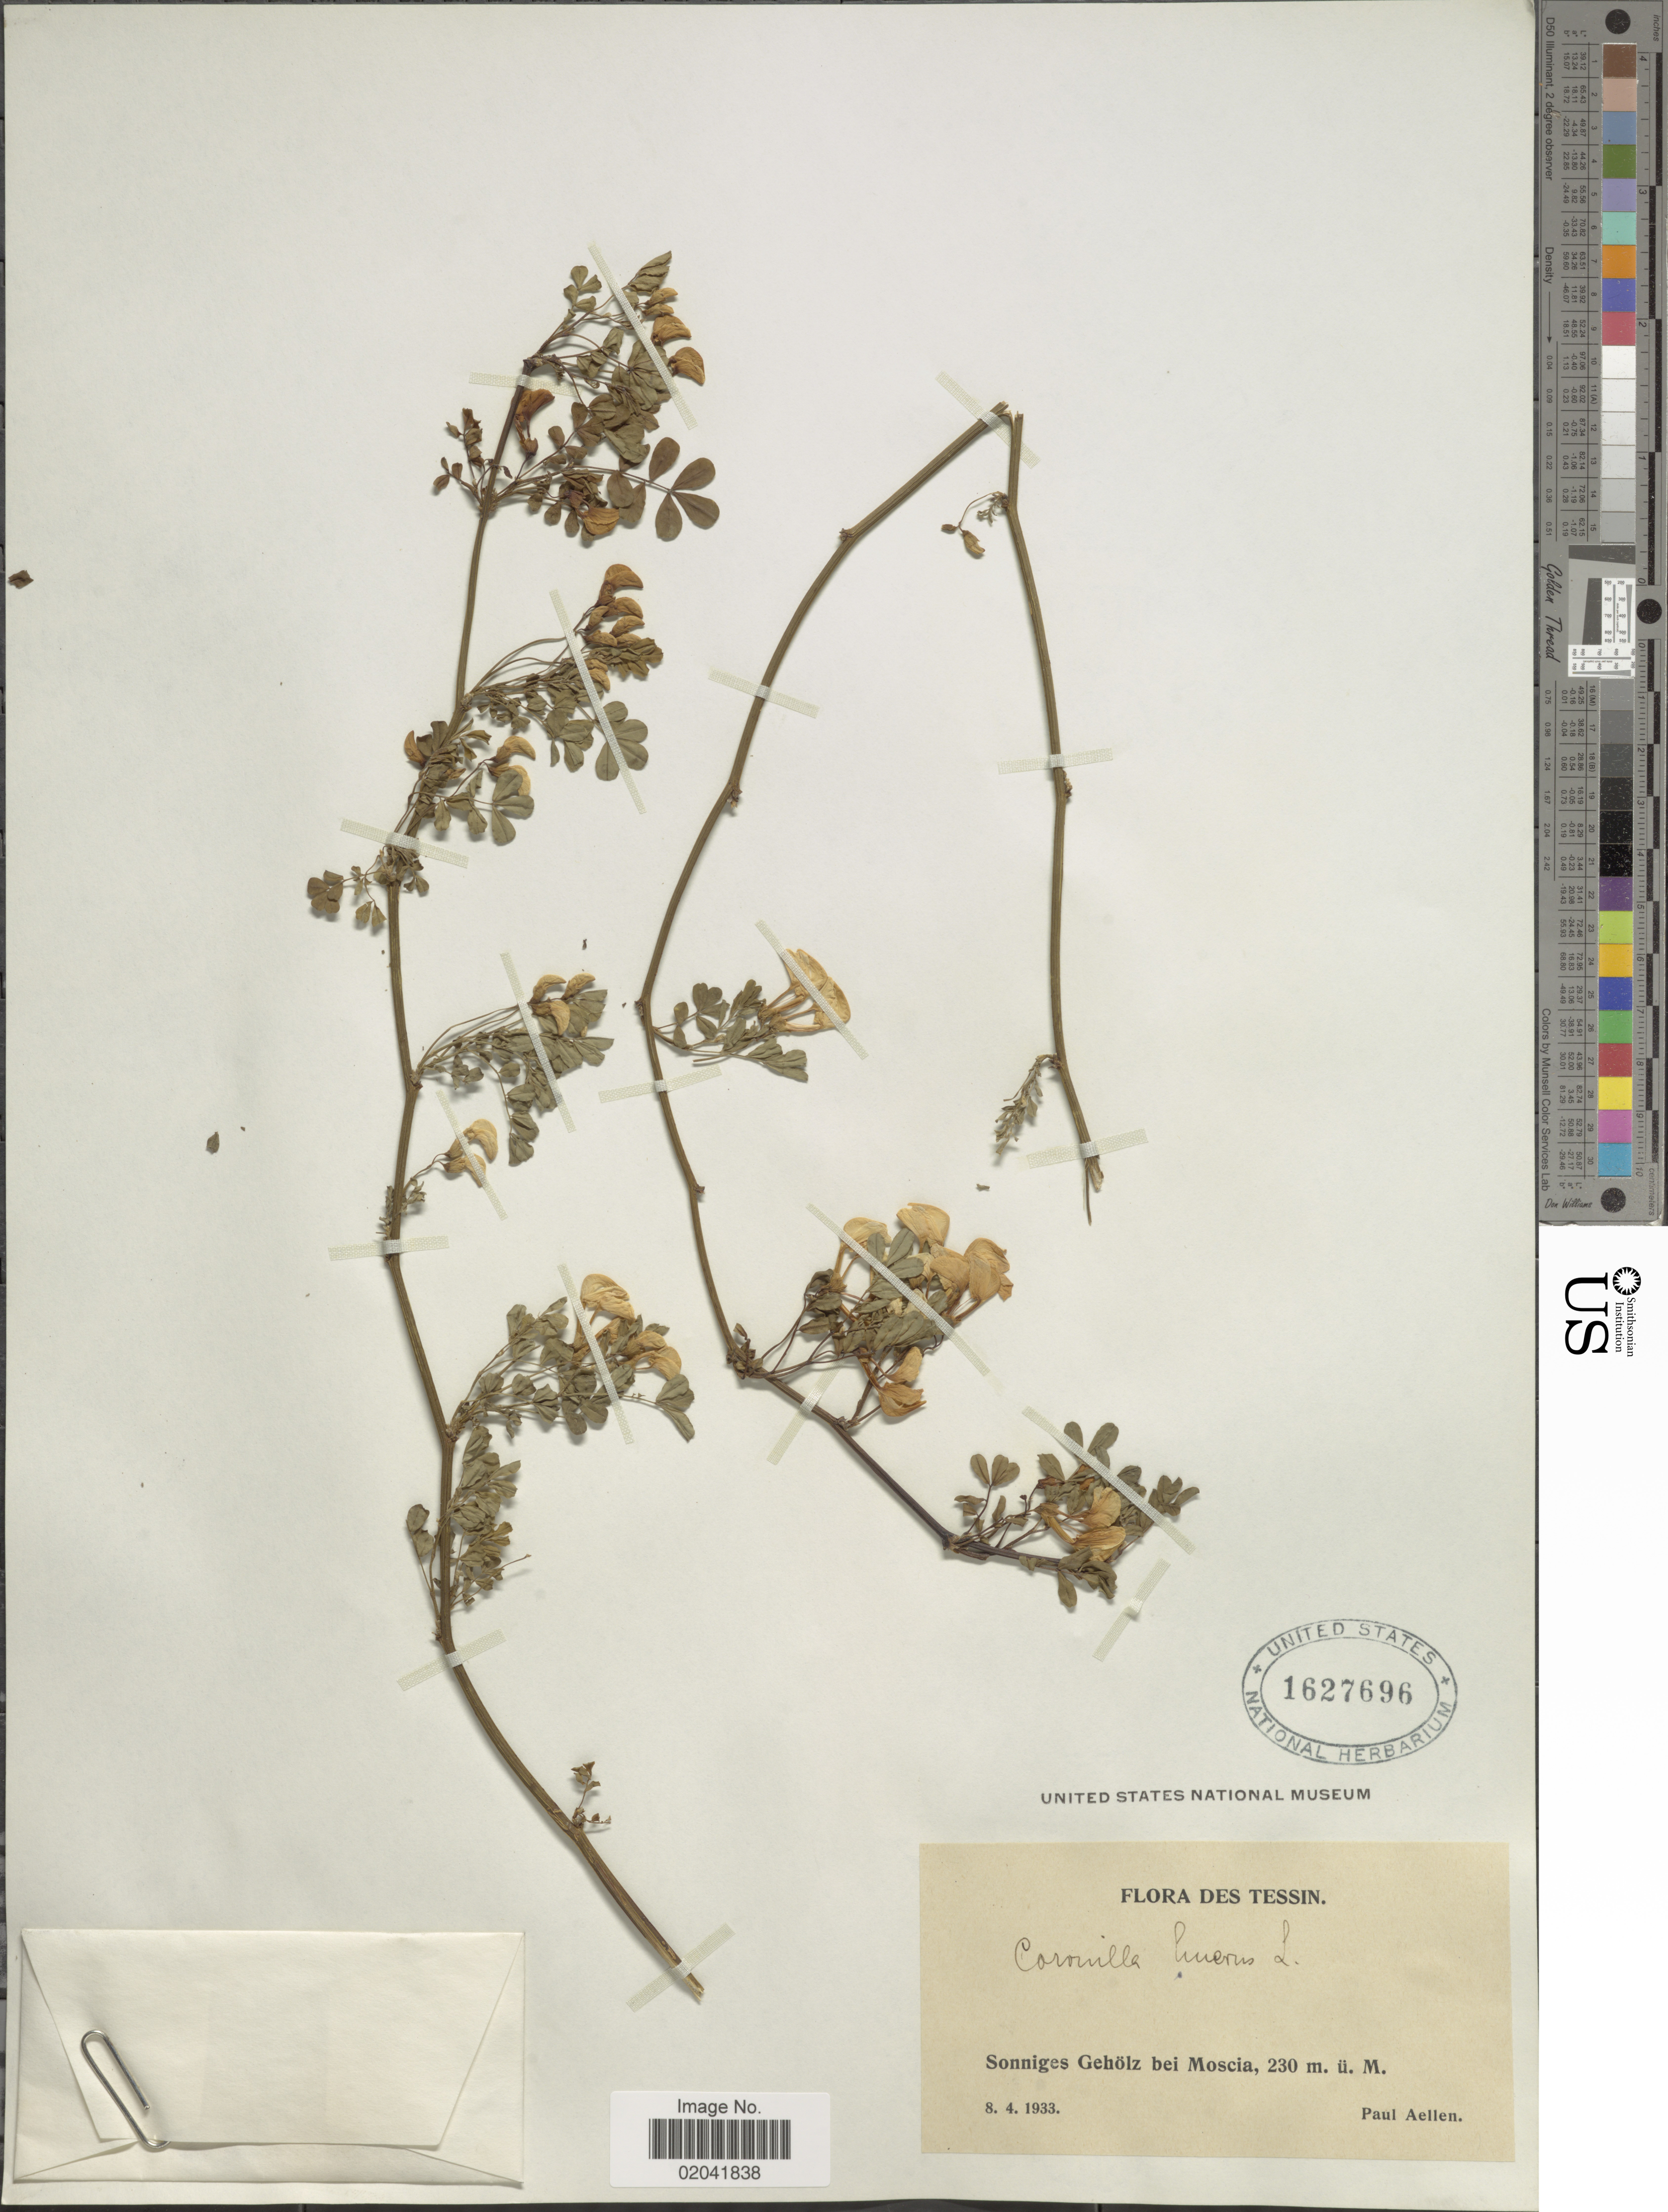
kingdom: Plantae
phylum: Tracheophyta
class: Magnoliopsida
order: Fabales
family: Fabaceae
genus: Coronilla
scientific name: Coronilla emerus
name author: L.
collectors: P. Aellen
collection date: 1933-04-08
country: Germany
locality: Des Tessin, Sonniges Gehölz bei Moscia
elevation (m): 230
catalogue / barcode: US 1627696